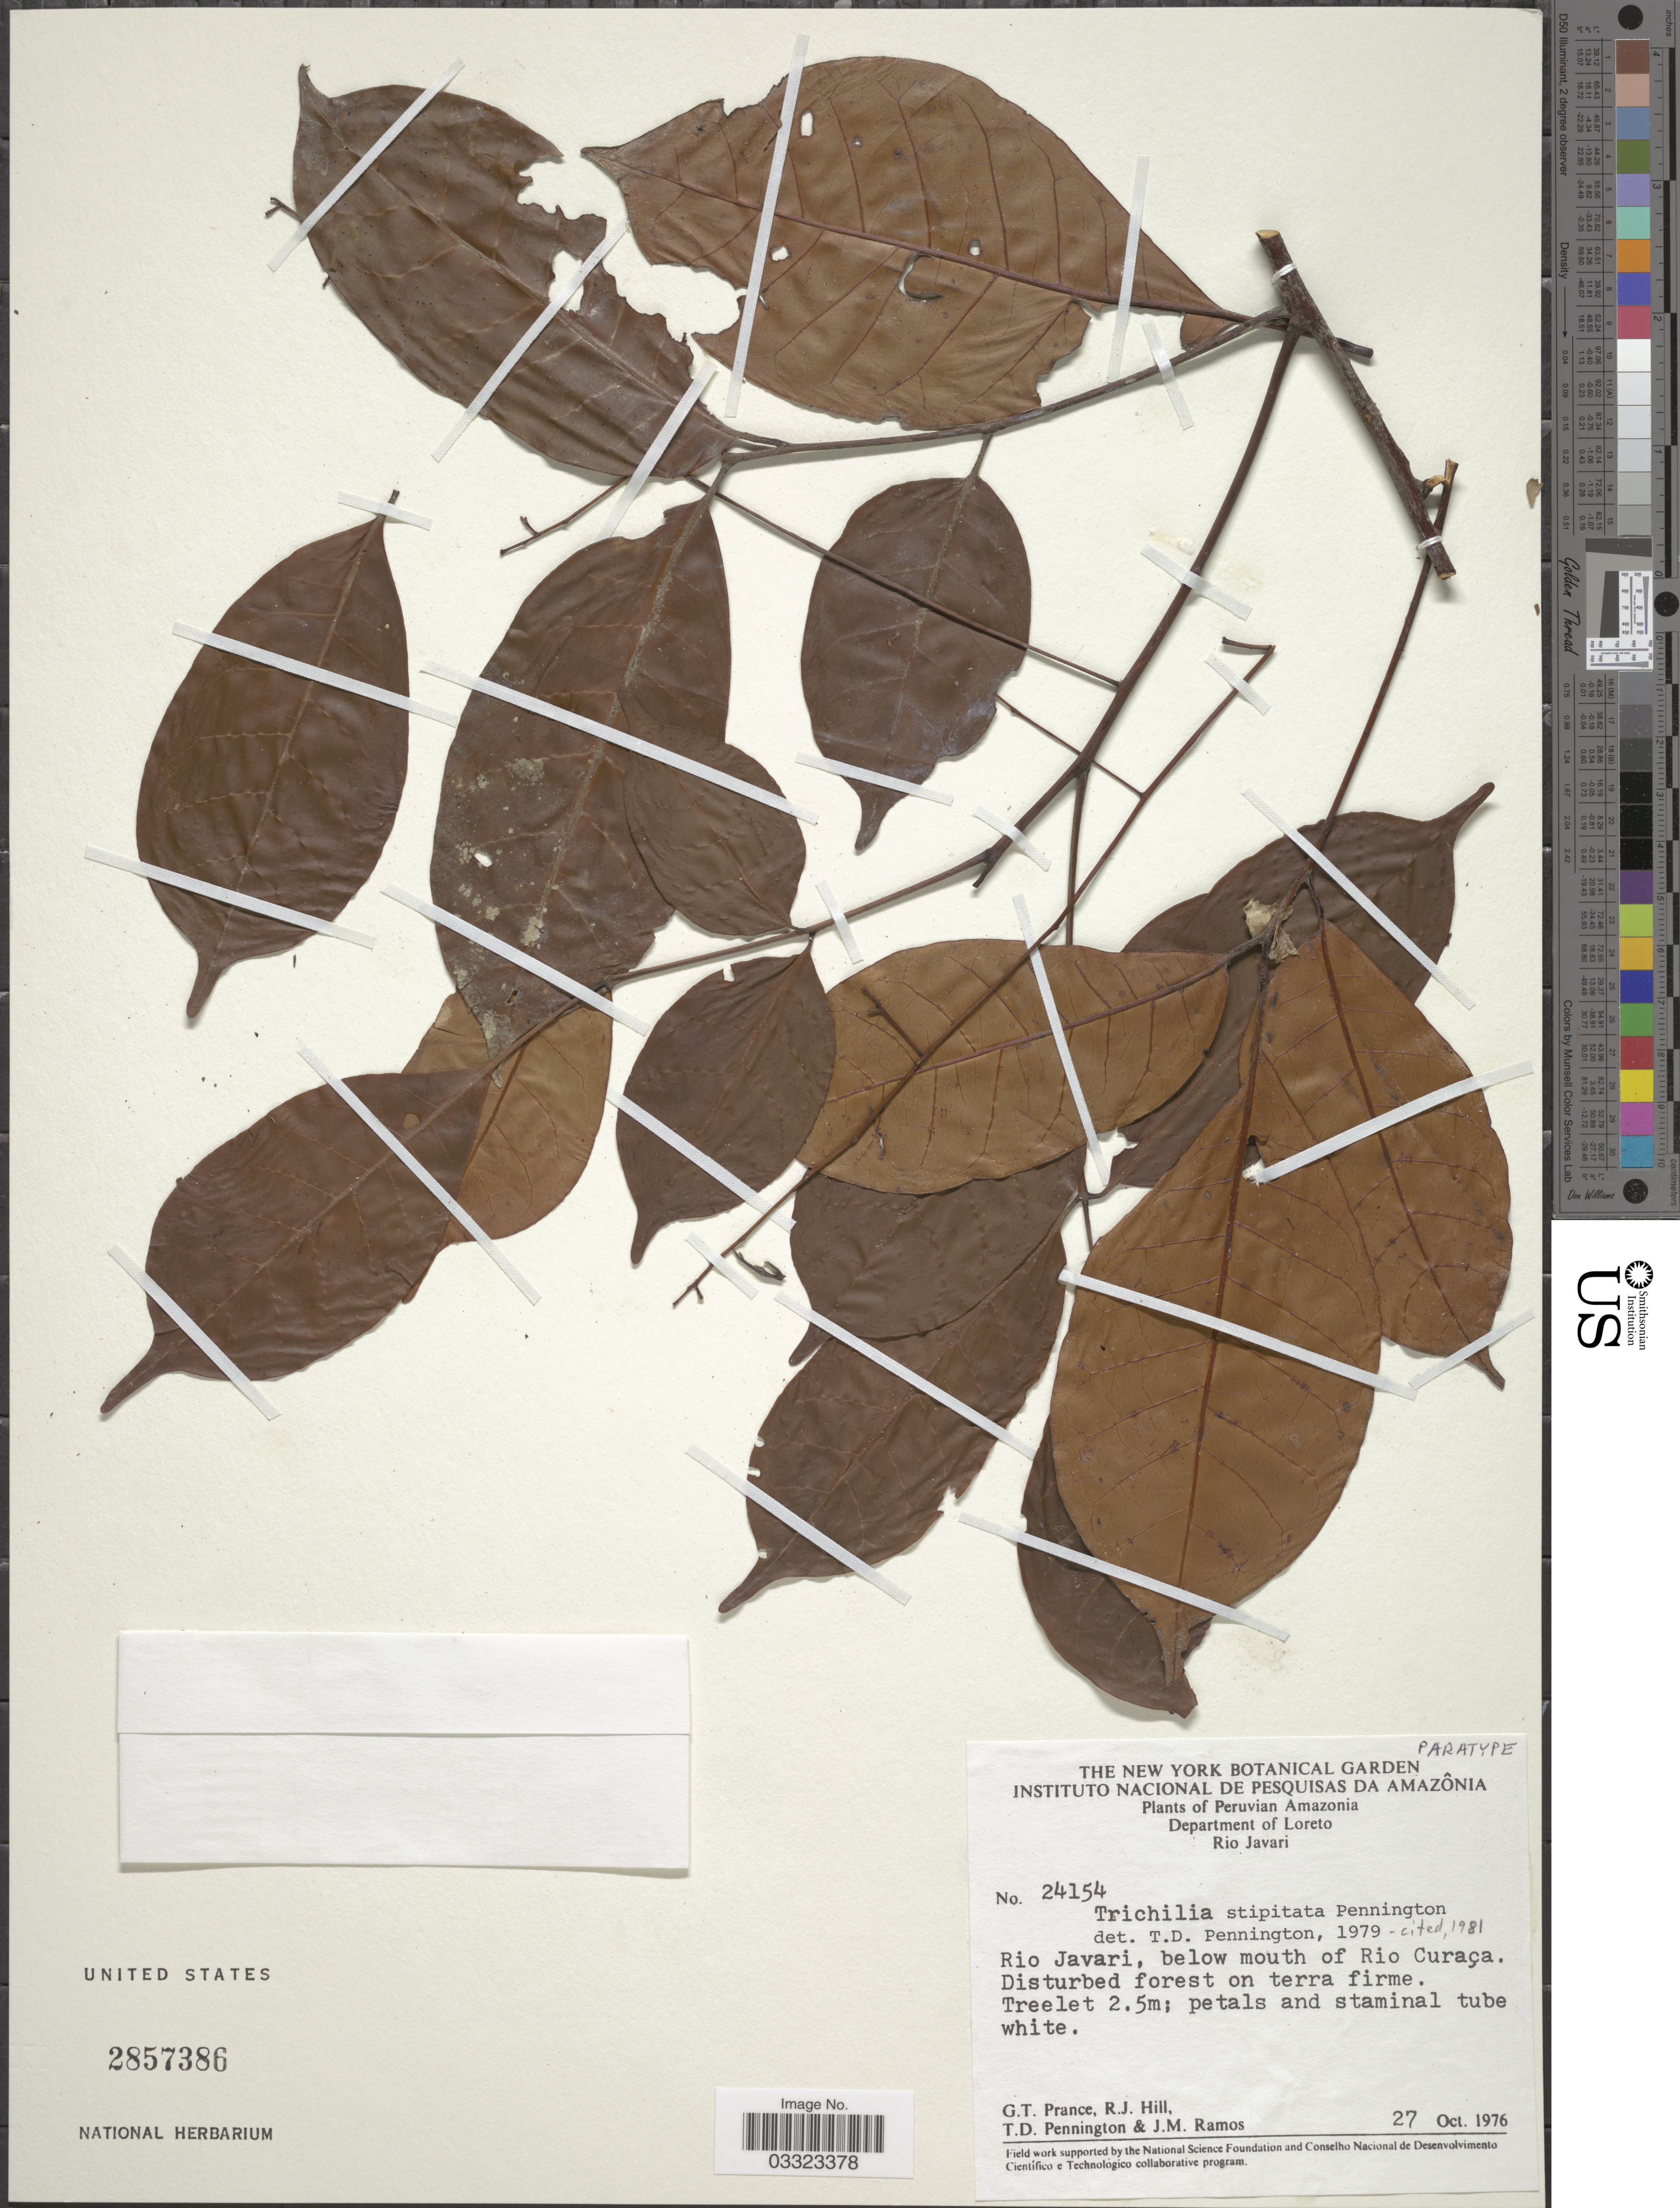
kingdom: Plantae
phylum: Tracheophyta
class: Magnoliopsida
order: Sapindales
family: Meliaceae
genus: Trichilia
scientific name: Trichilia stipitala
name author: T.D. Penn.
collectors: G. T. Prance, R. J. Hill, T. D. Pennington & J. M. Ramos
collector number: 24154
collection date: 1976-10-27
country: Peru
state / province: Loreto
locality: Peruvian Amazonia, Department of Loreto. Rio Javari, below mouth of Rio Curaça.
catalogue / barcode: US 2857386